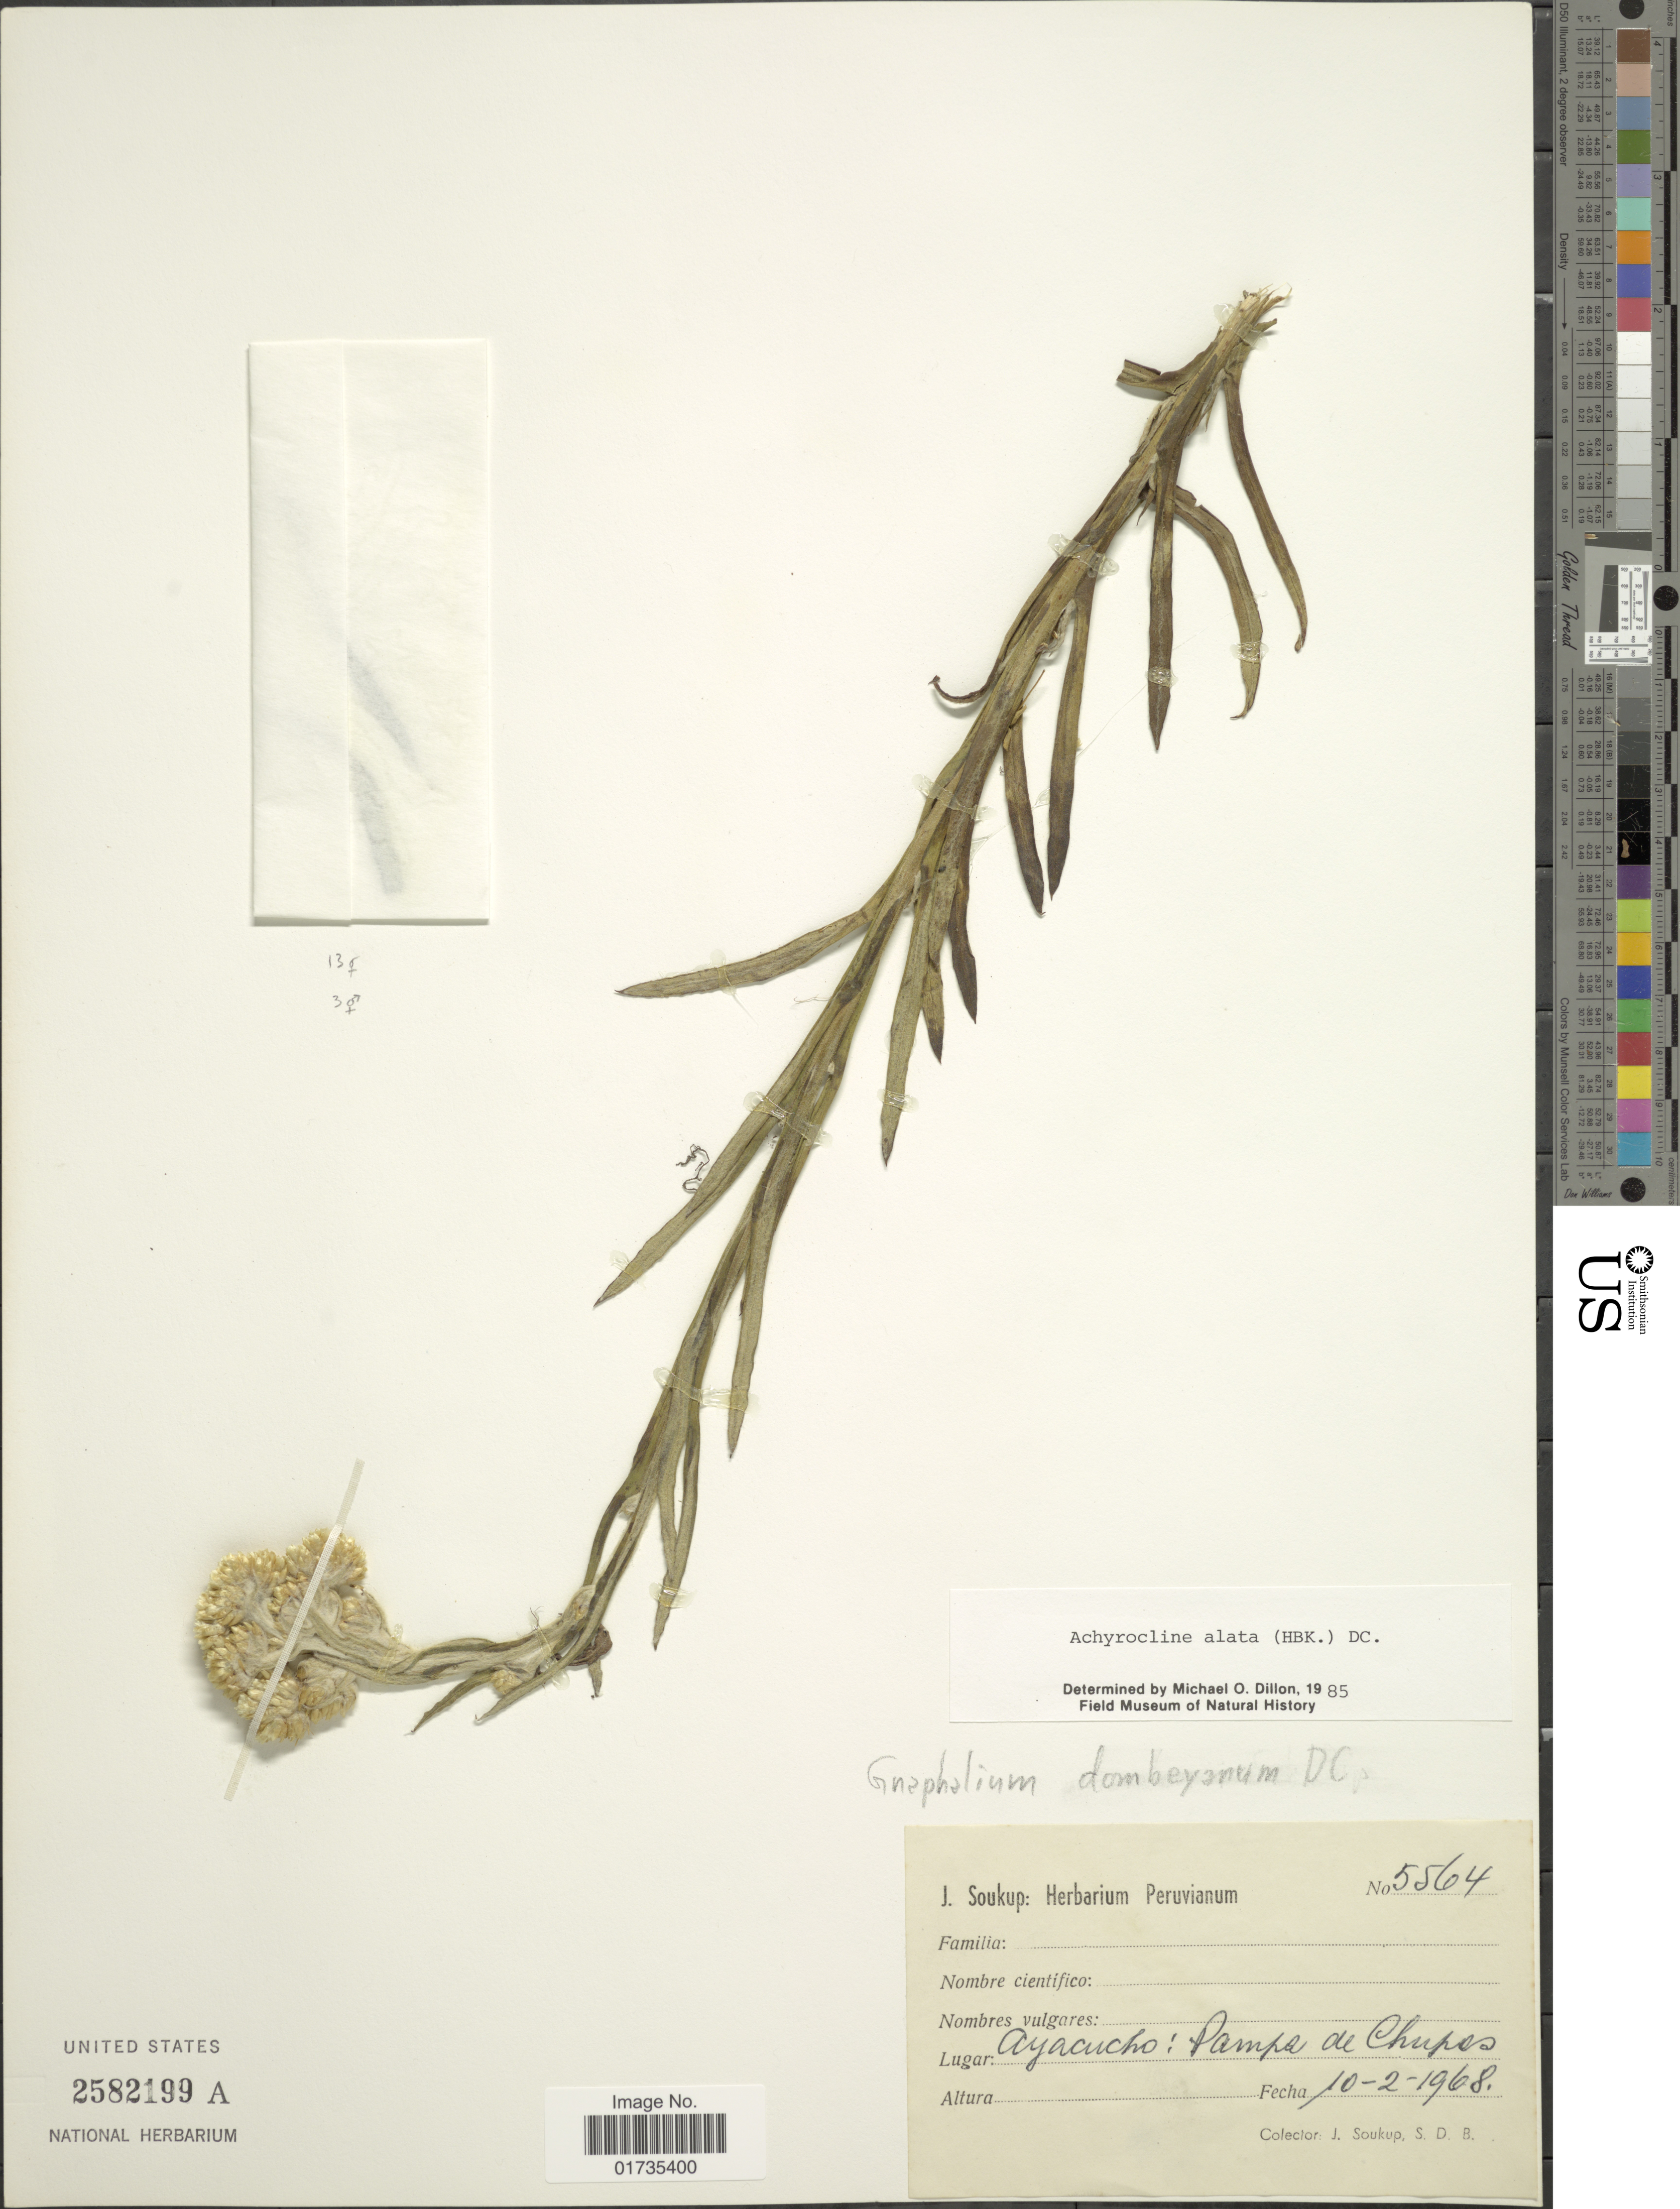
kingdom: Plantae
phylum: Tracheophyta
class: Magnoliopsida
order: Asterales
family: Asteraceae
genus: Achyrocline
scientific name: Achyrocline alata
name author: (Kunth) DC.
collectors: J. Soukup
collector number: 5564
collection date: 1968-02-10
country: Peru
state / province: Ayacucho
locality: Lugar: Ayacucho: Pampa de Chupas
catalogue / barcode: US 2582199A